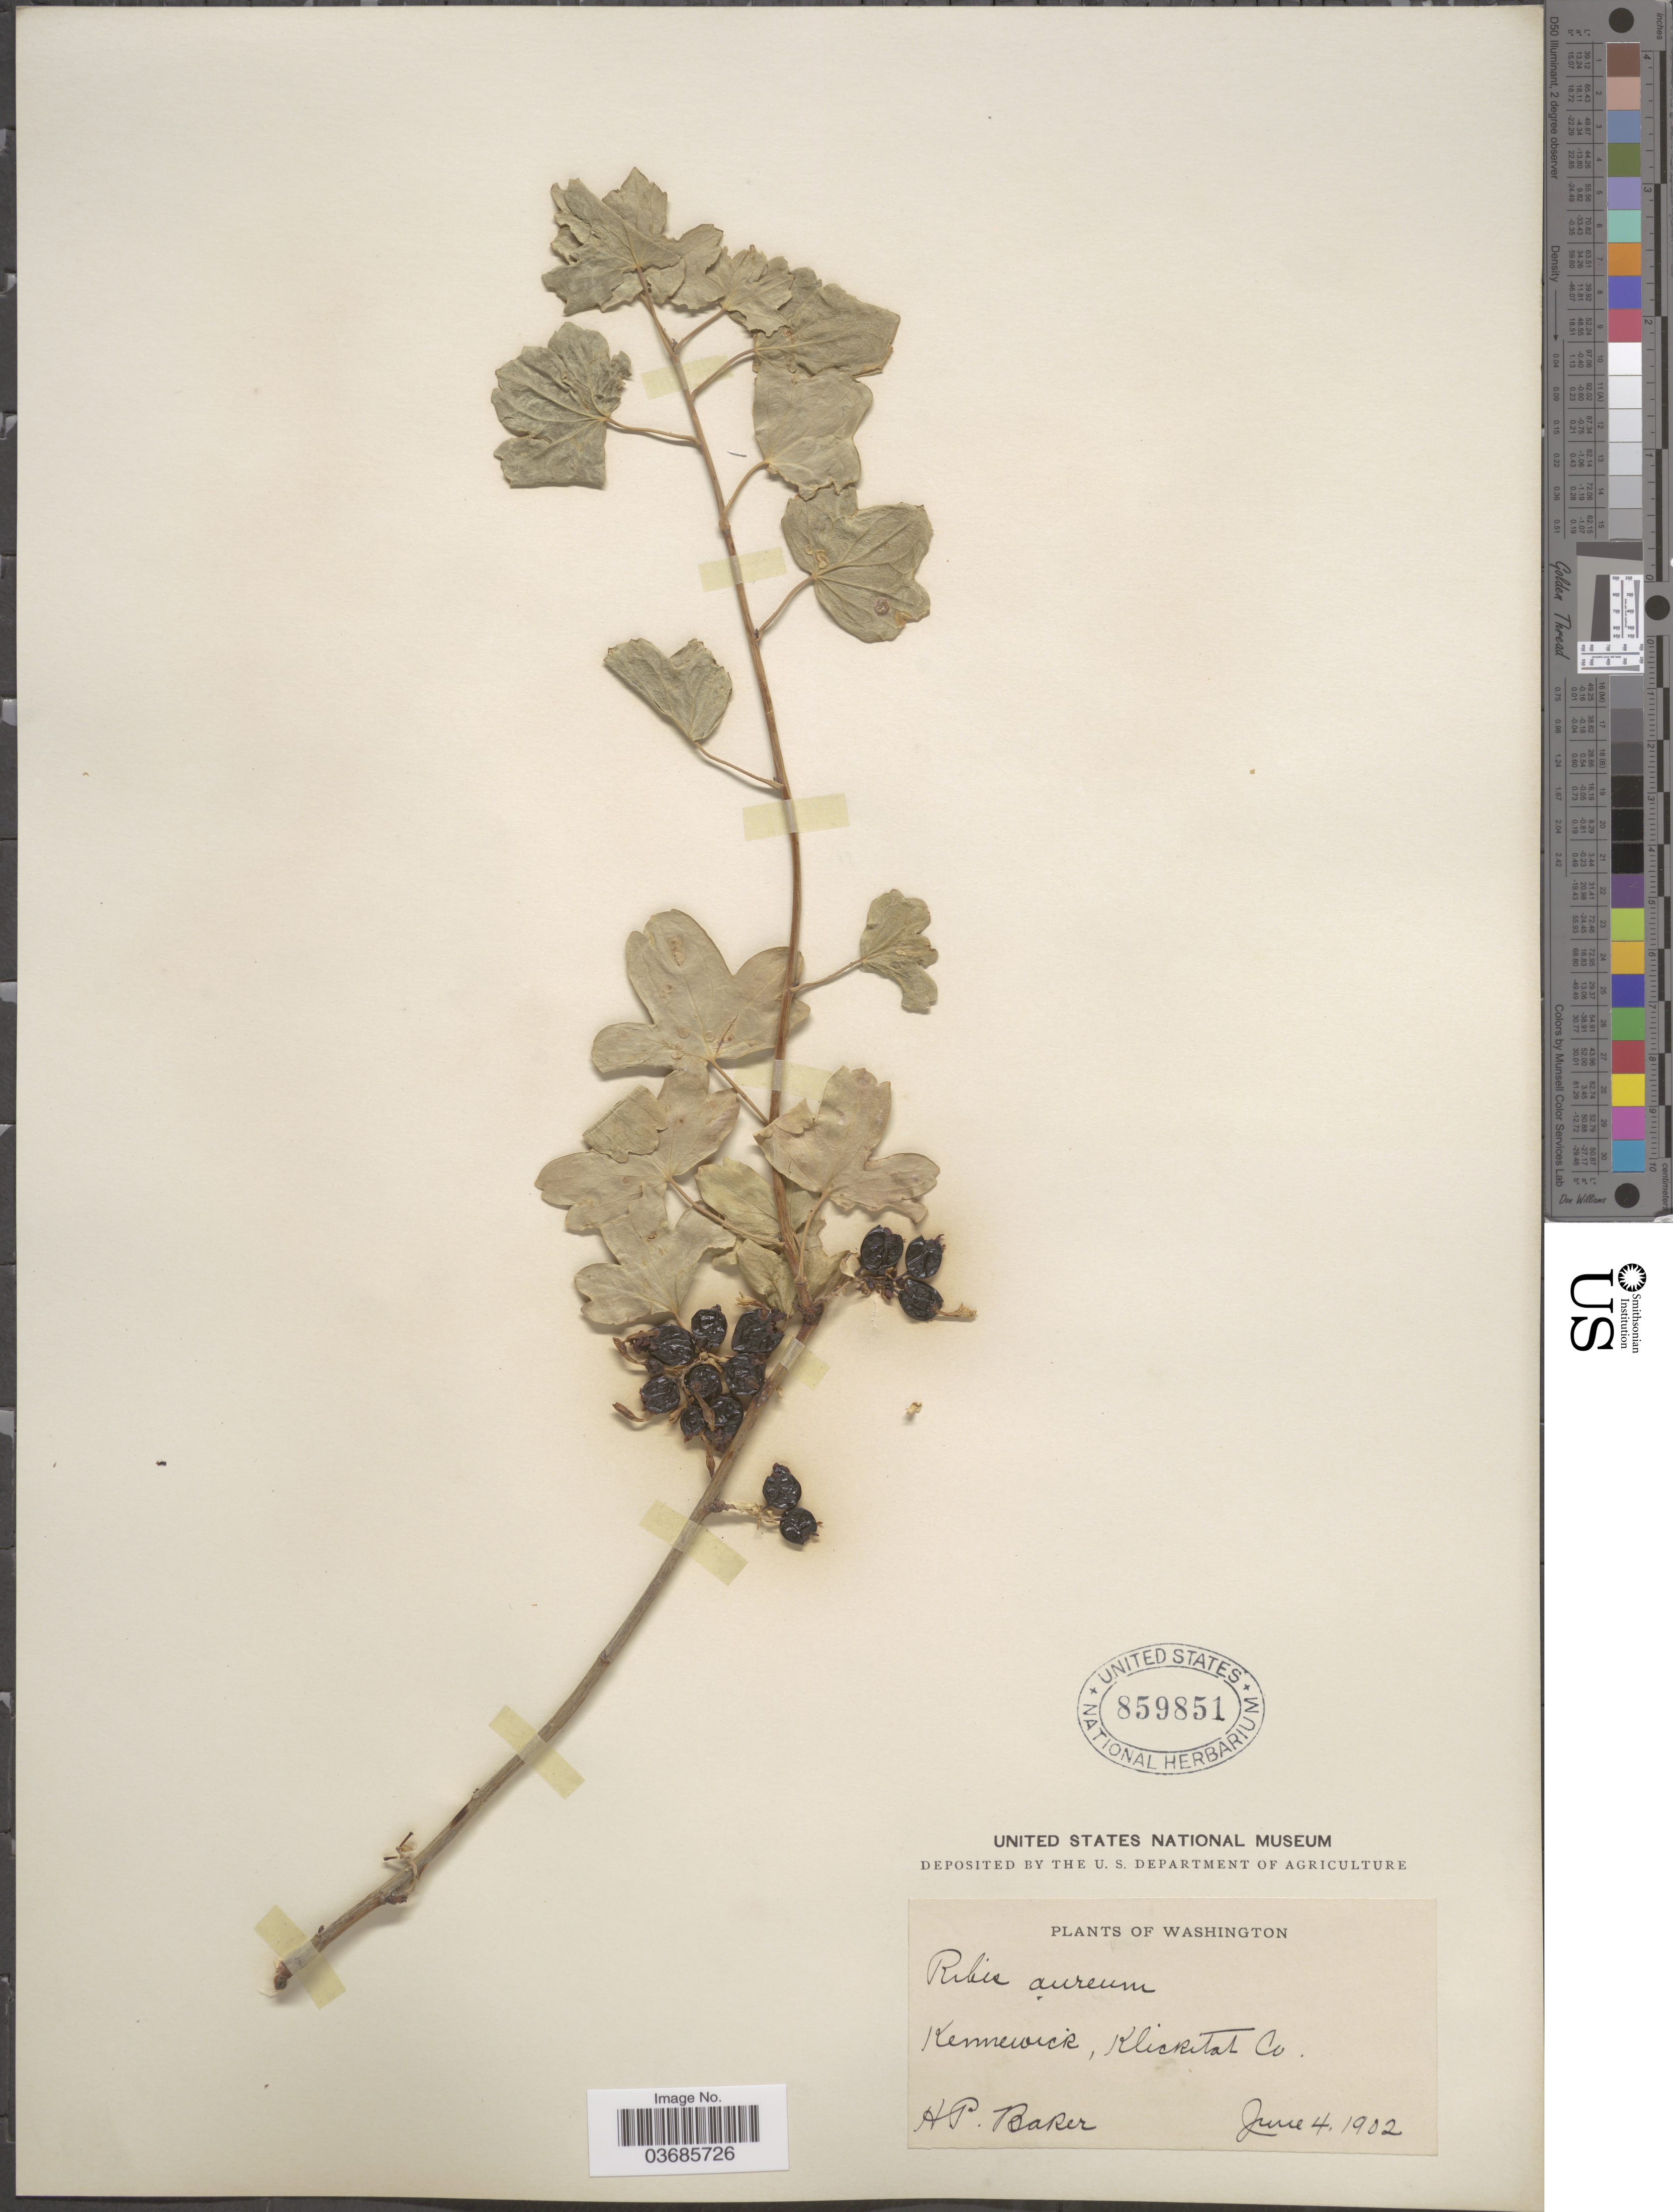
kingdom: Plantae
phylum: Tracheophyta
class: Magnoliopsida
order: Saxifragales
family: Grossulariaceae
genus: Ribes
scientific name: Ribes aureum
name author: Pursh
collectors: H. P. Baker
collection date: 1902-06-04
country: United States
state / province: Washington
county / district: Klickitat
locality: Kennewick, Klickitat Co.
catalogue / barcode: US 859851